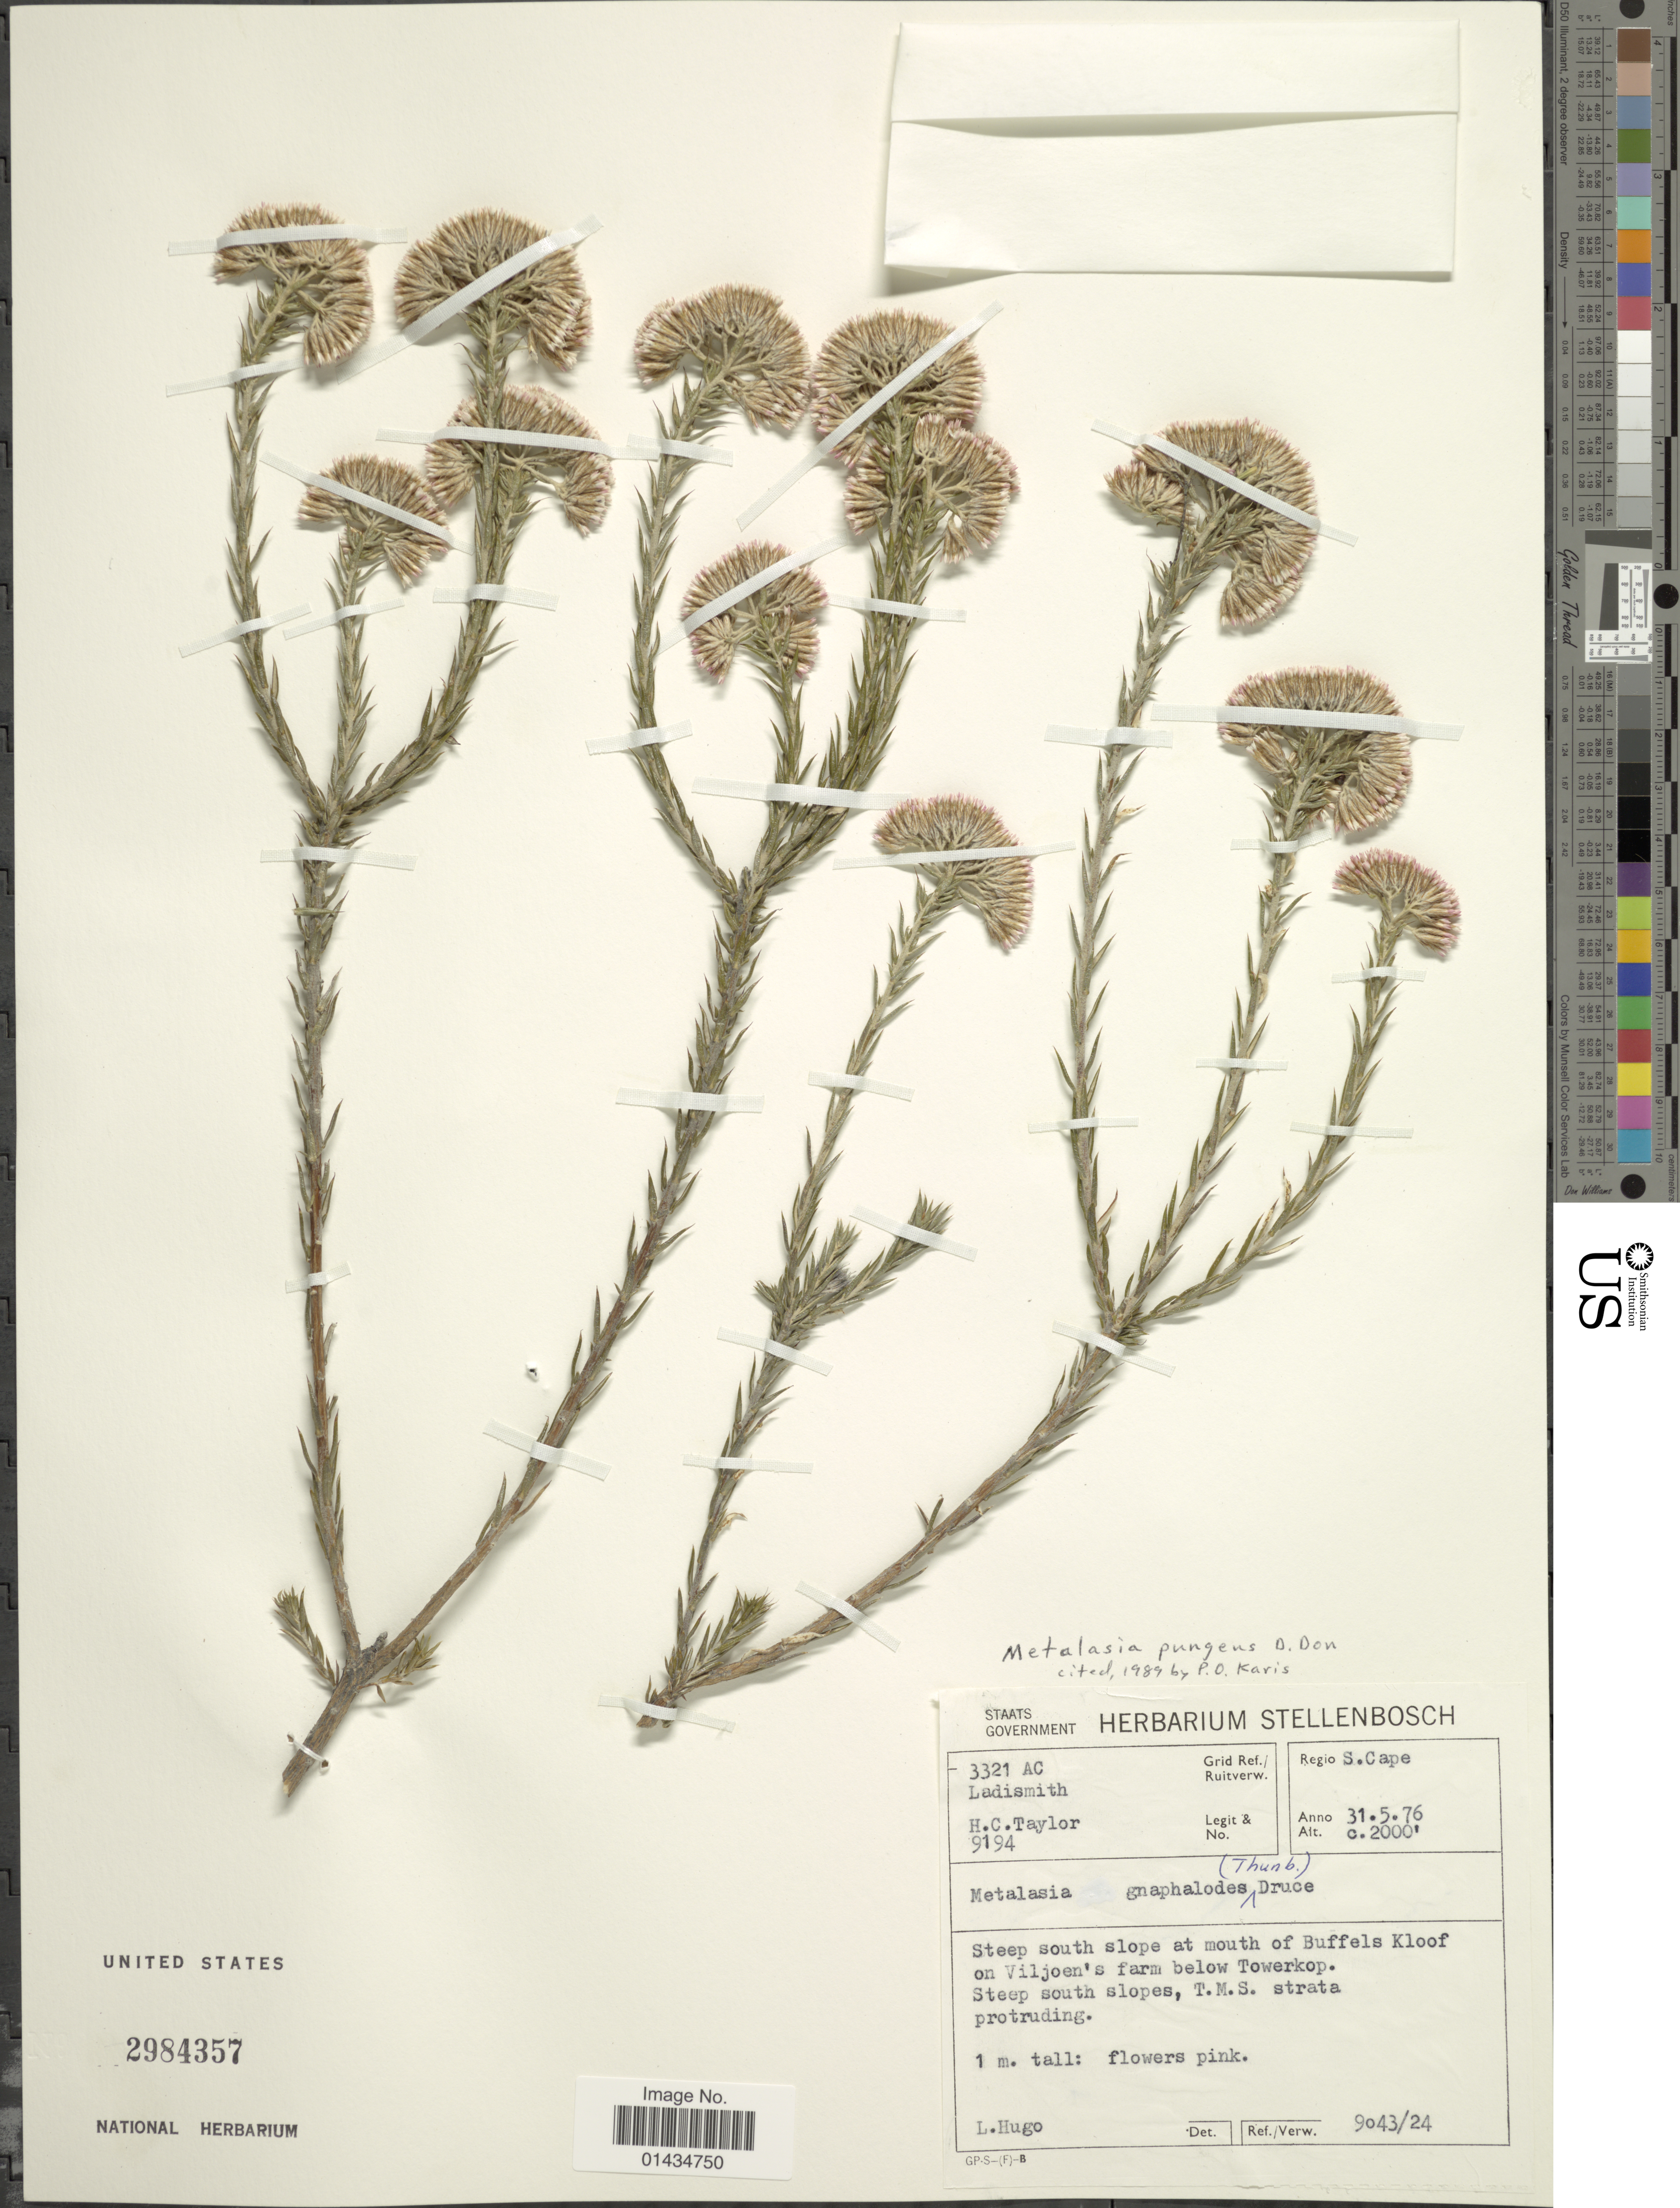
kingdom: Plantae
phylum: Tracheophyta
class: Magnoliopsida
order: Asterales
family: Asteraceae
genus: Metalasia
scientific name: Metalasia pungens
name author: D. Don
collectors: H. Taylor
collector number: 9194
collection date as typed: Transcribed d/m/y: 31/5/76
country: South Africa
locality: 3321 AC Ladismith, Regio S. Cape, steep south slope at mouth of Buffels Kloof on Viljoen's farm below Towerkop, steep south slopes, T.M.S. strata protruding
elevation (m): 610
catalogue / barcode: US 2984357